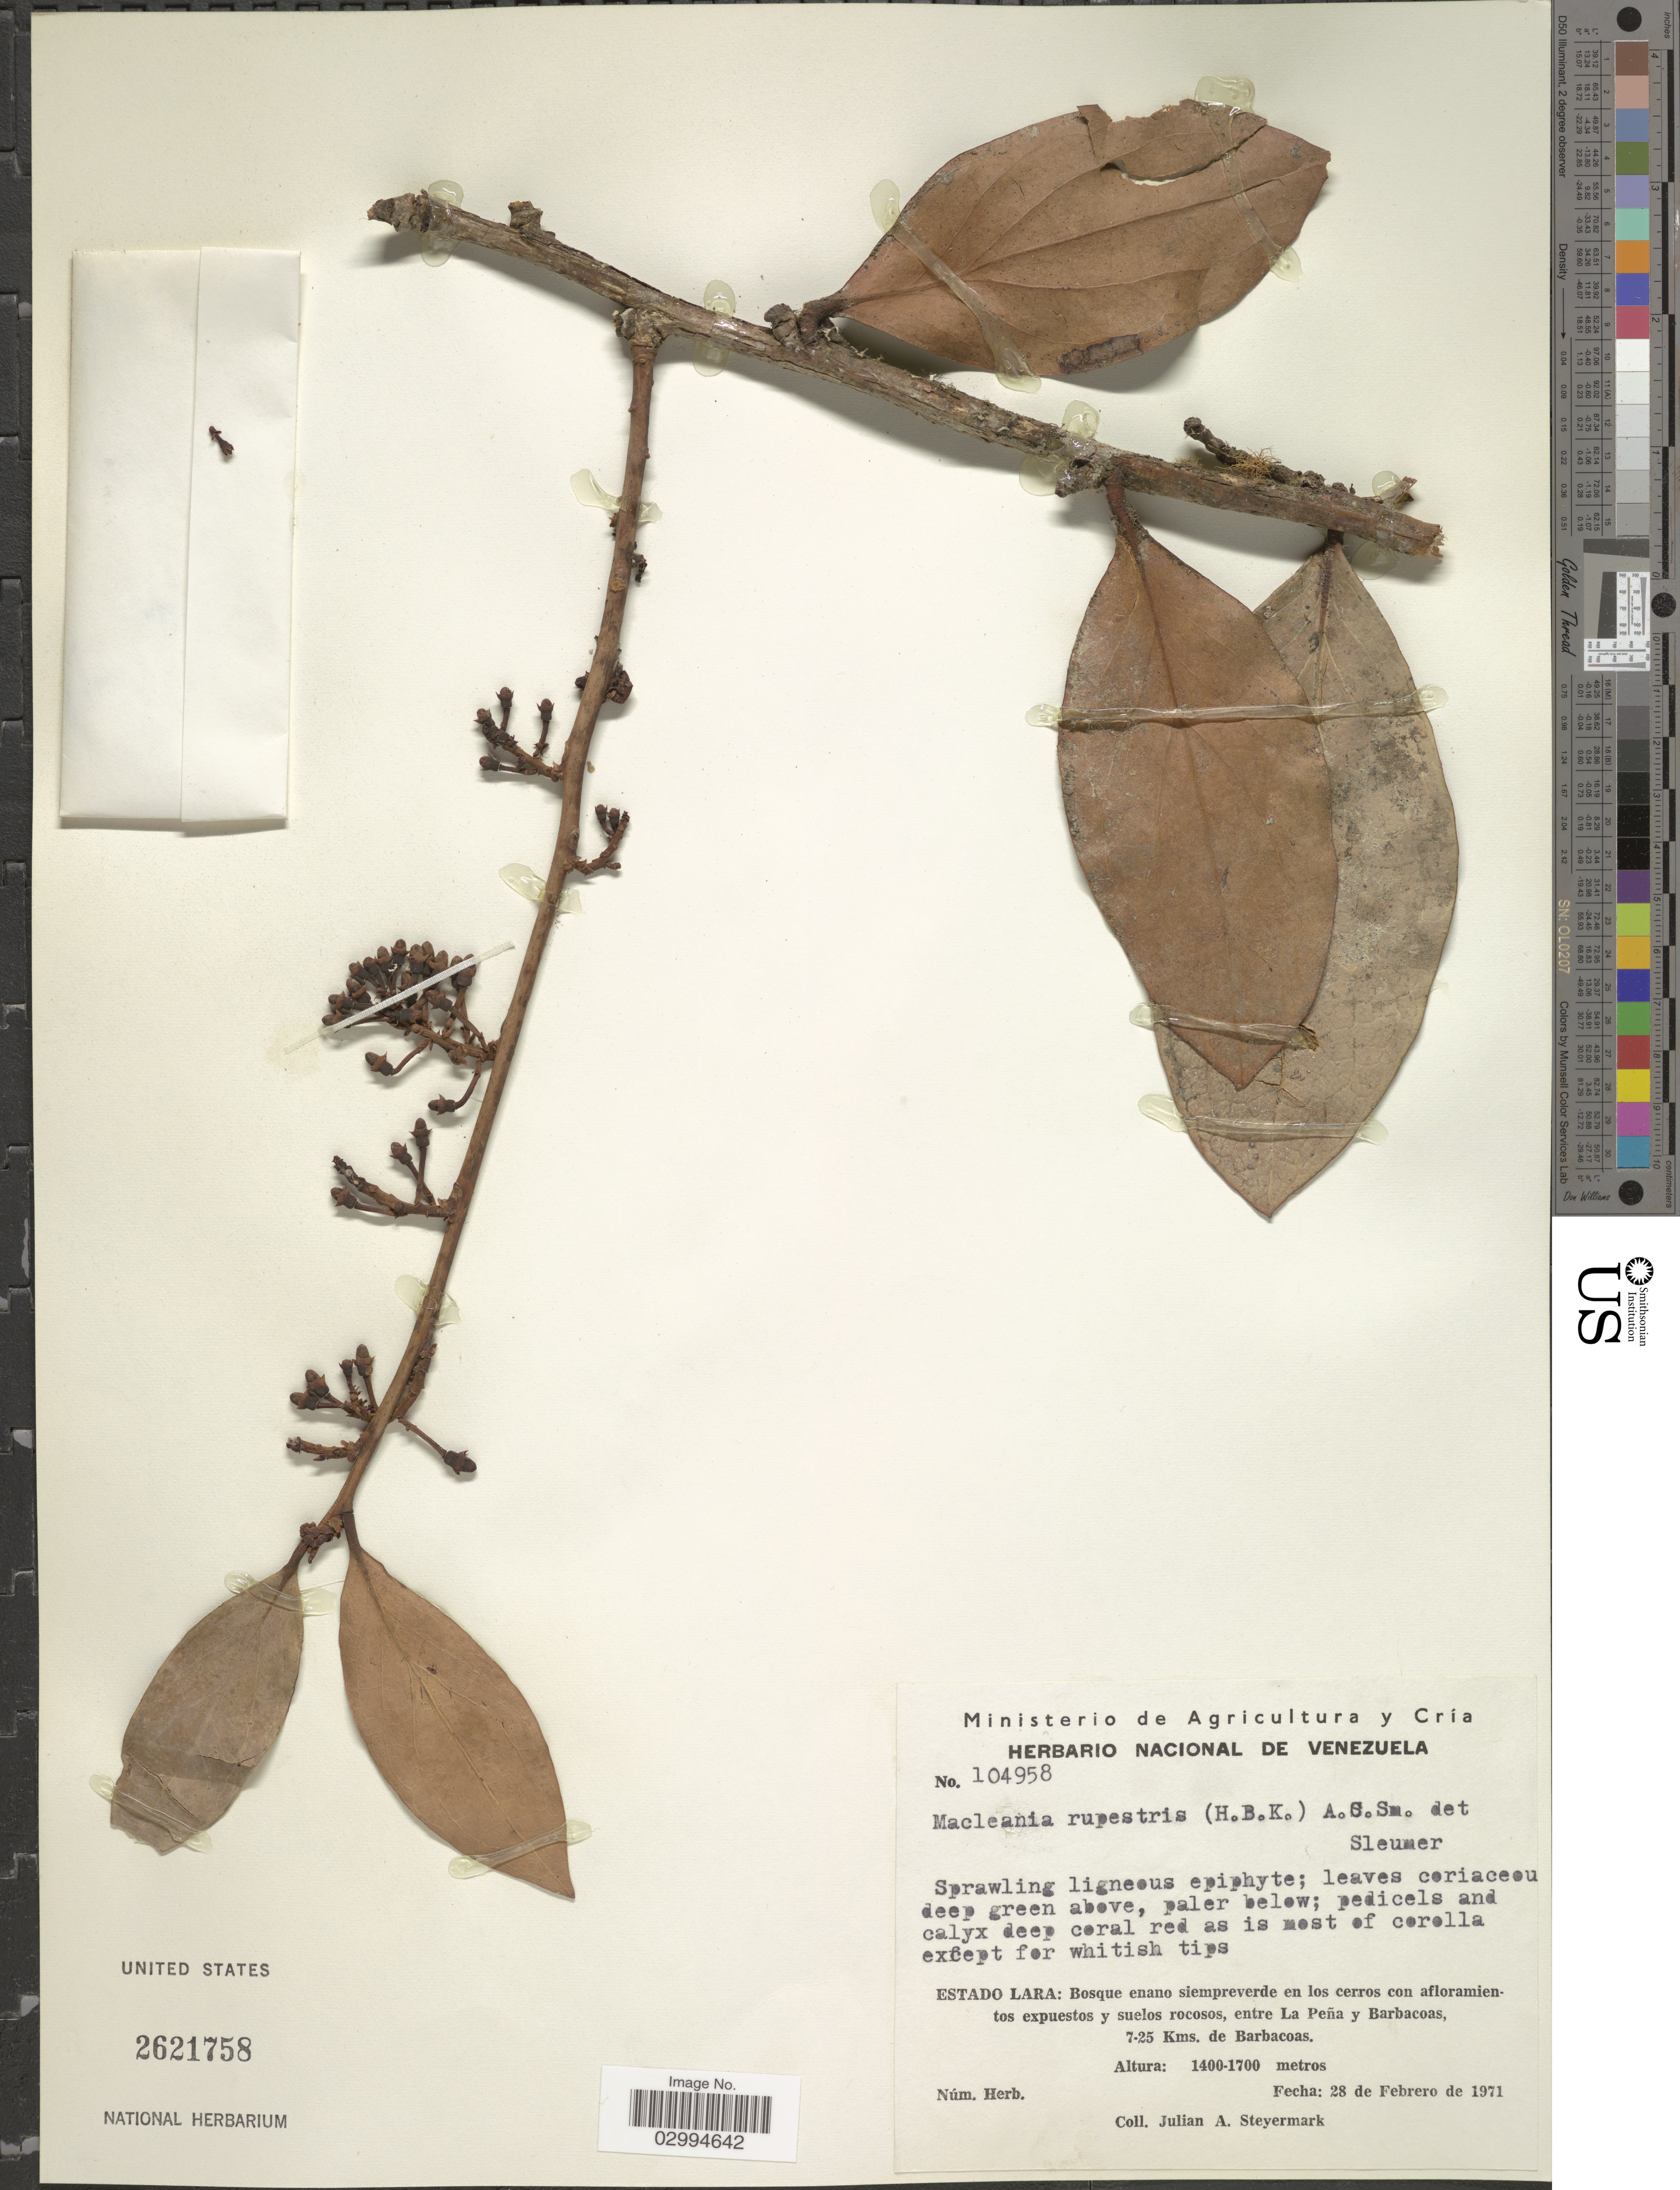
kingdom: Plantae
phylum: Tracheophyta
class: Magnoliopsida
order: Ericales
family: Ericaceae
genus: Macleania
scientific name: Macleania rupestris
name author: (Kunth) A.C. Sm.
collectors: J. Steyermark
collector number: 104958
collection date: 1971-02-28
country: Venezuela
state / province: Lara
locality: Entre La Peña y Barbacoas, 7-25 Kms. de Barbacoas.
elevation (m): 1400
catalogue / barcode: US 2621758